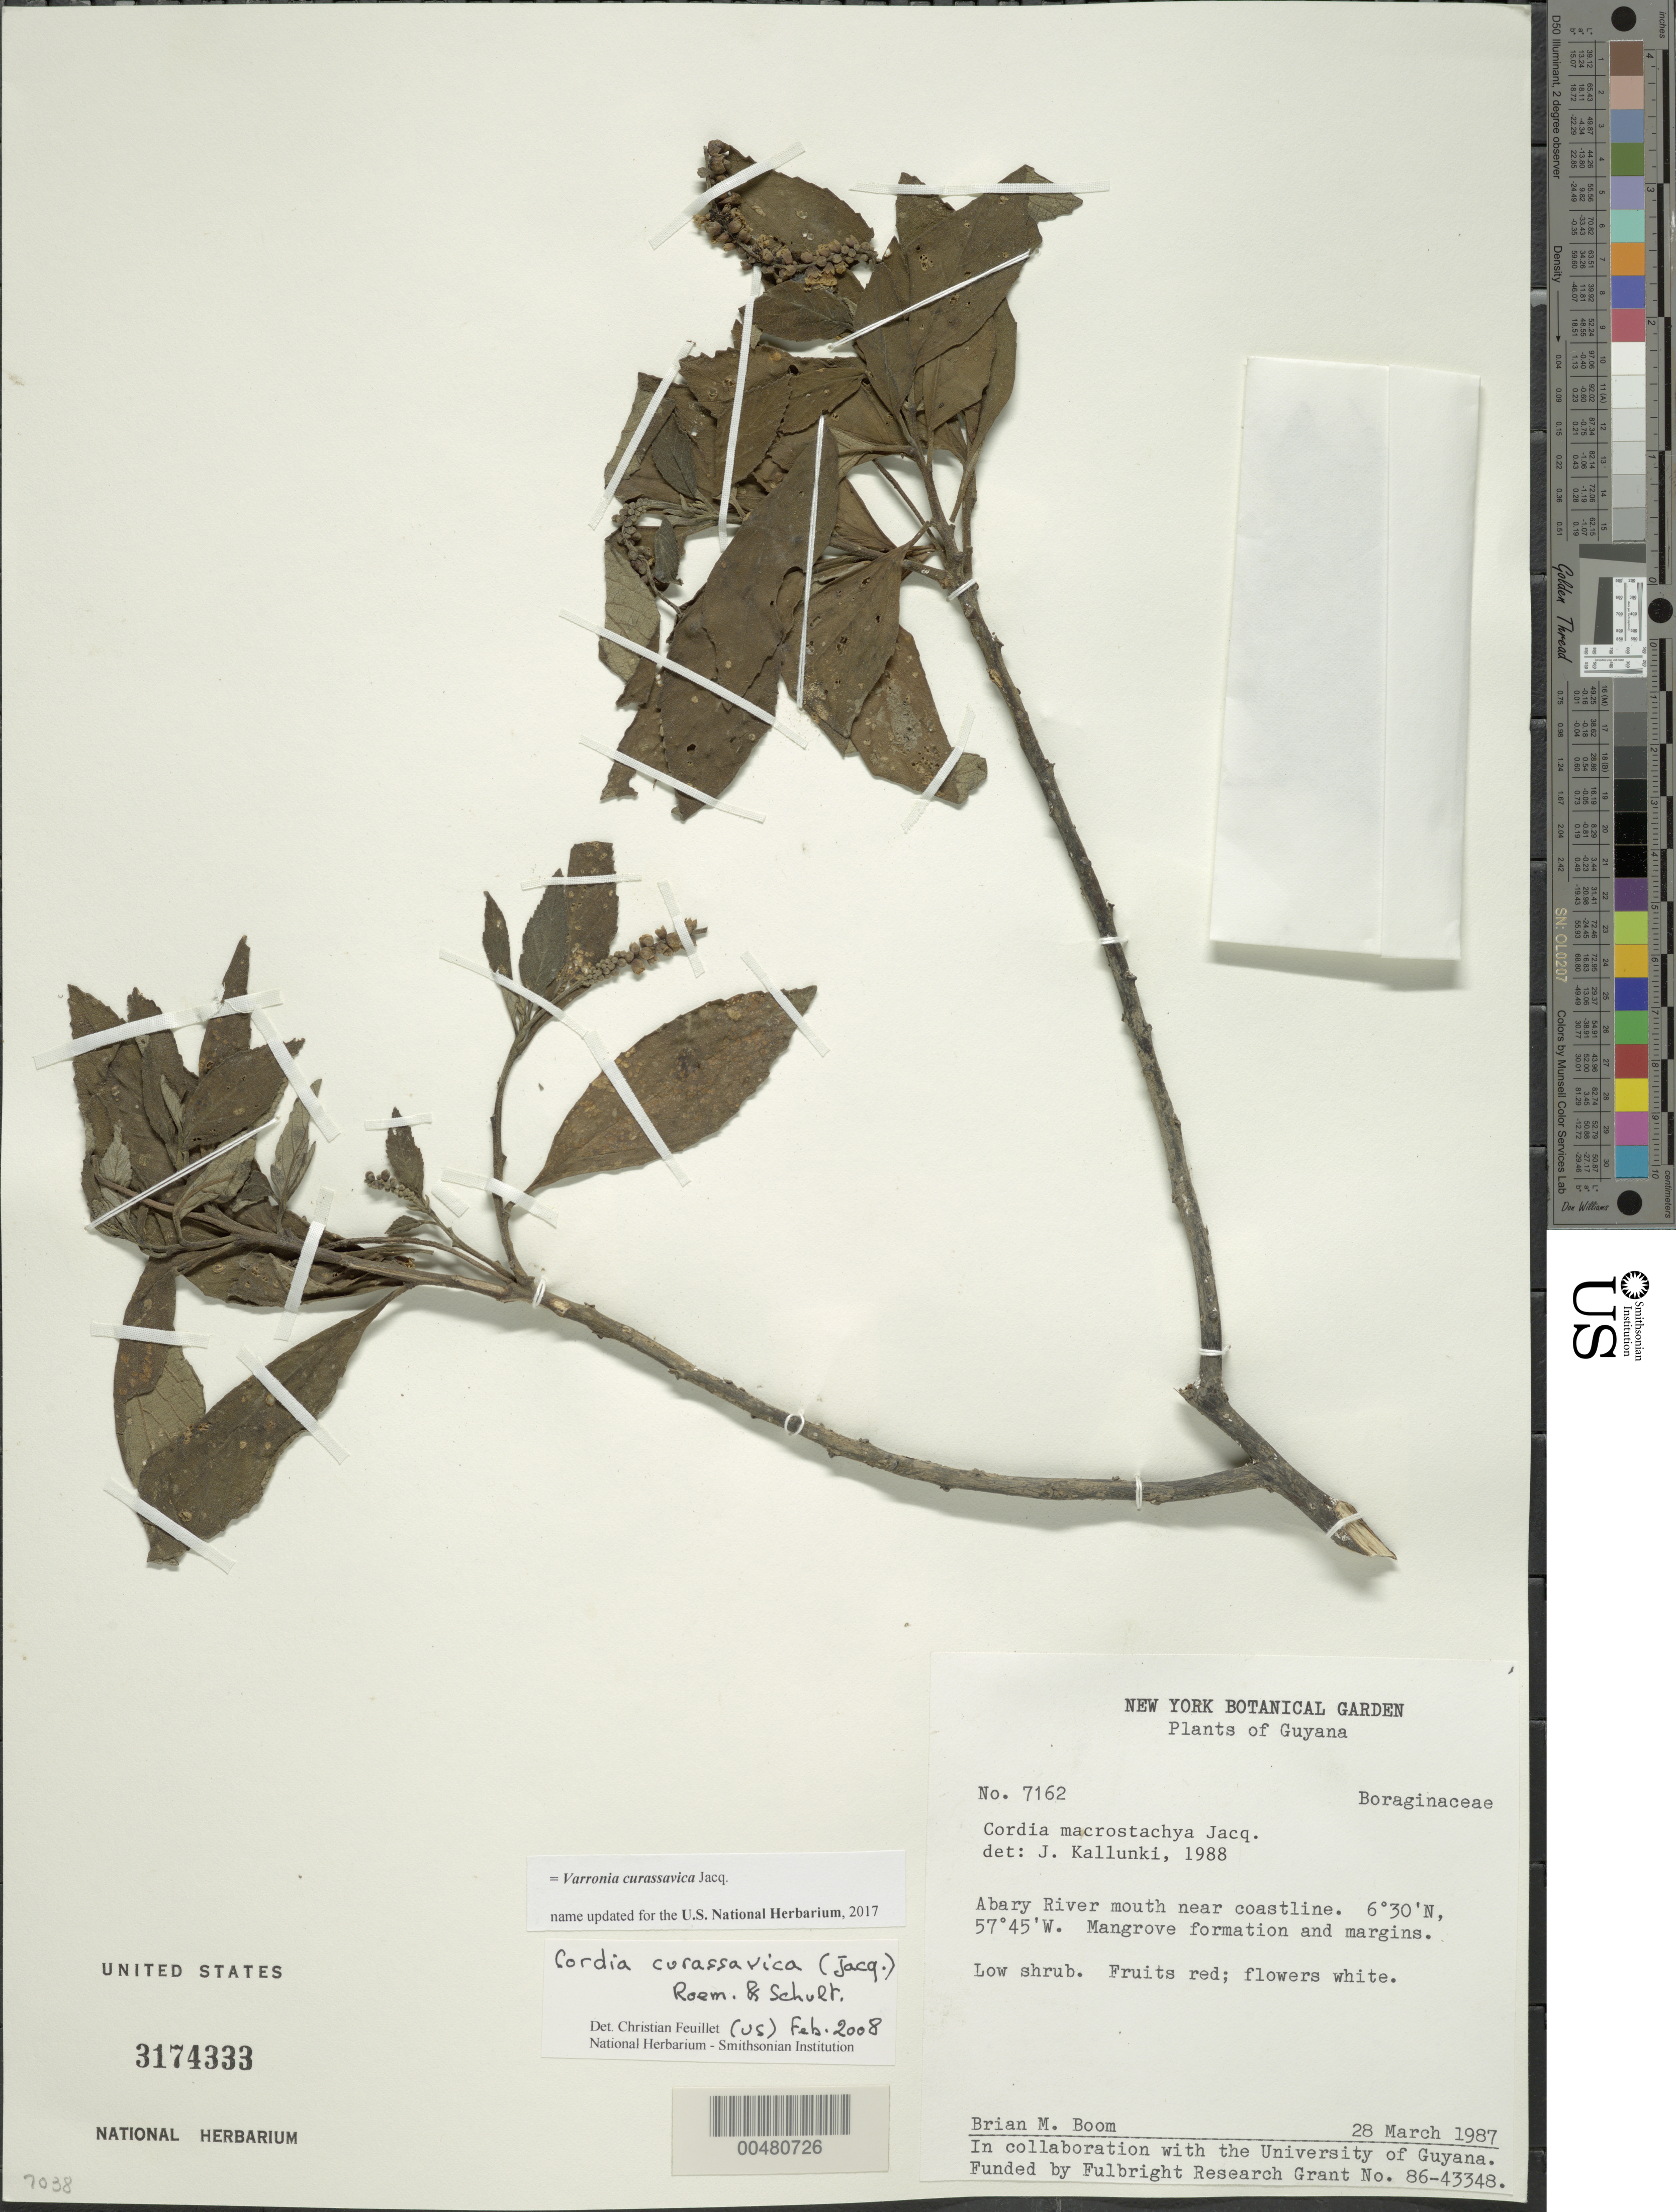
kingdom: Plantae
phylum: Tracheophyta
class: Magnoliopsida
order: Boraginales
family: Cordiaceae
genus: Varronia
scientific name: Varronia curassavica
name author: Jacq.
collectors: B. M. Boom et al.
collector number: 7162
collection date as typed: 28-Mar-87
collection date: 1987-03-28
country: Guyana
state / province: Mahaica-Berbice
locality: Abary River, mouth near coastline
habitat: Mangrove formation and margins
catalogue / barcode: US 3174333